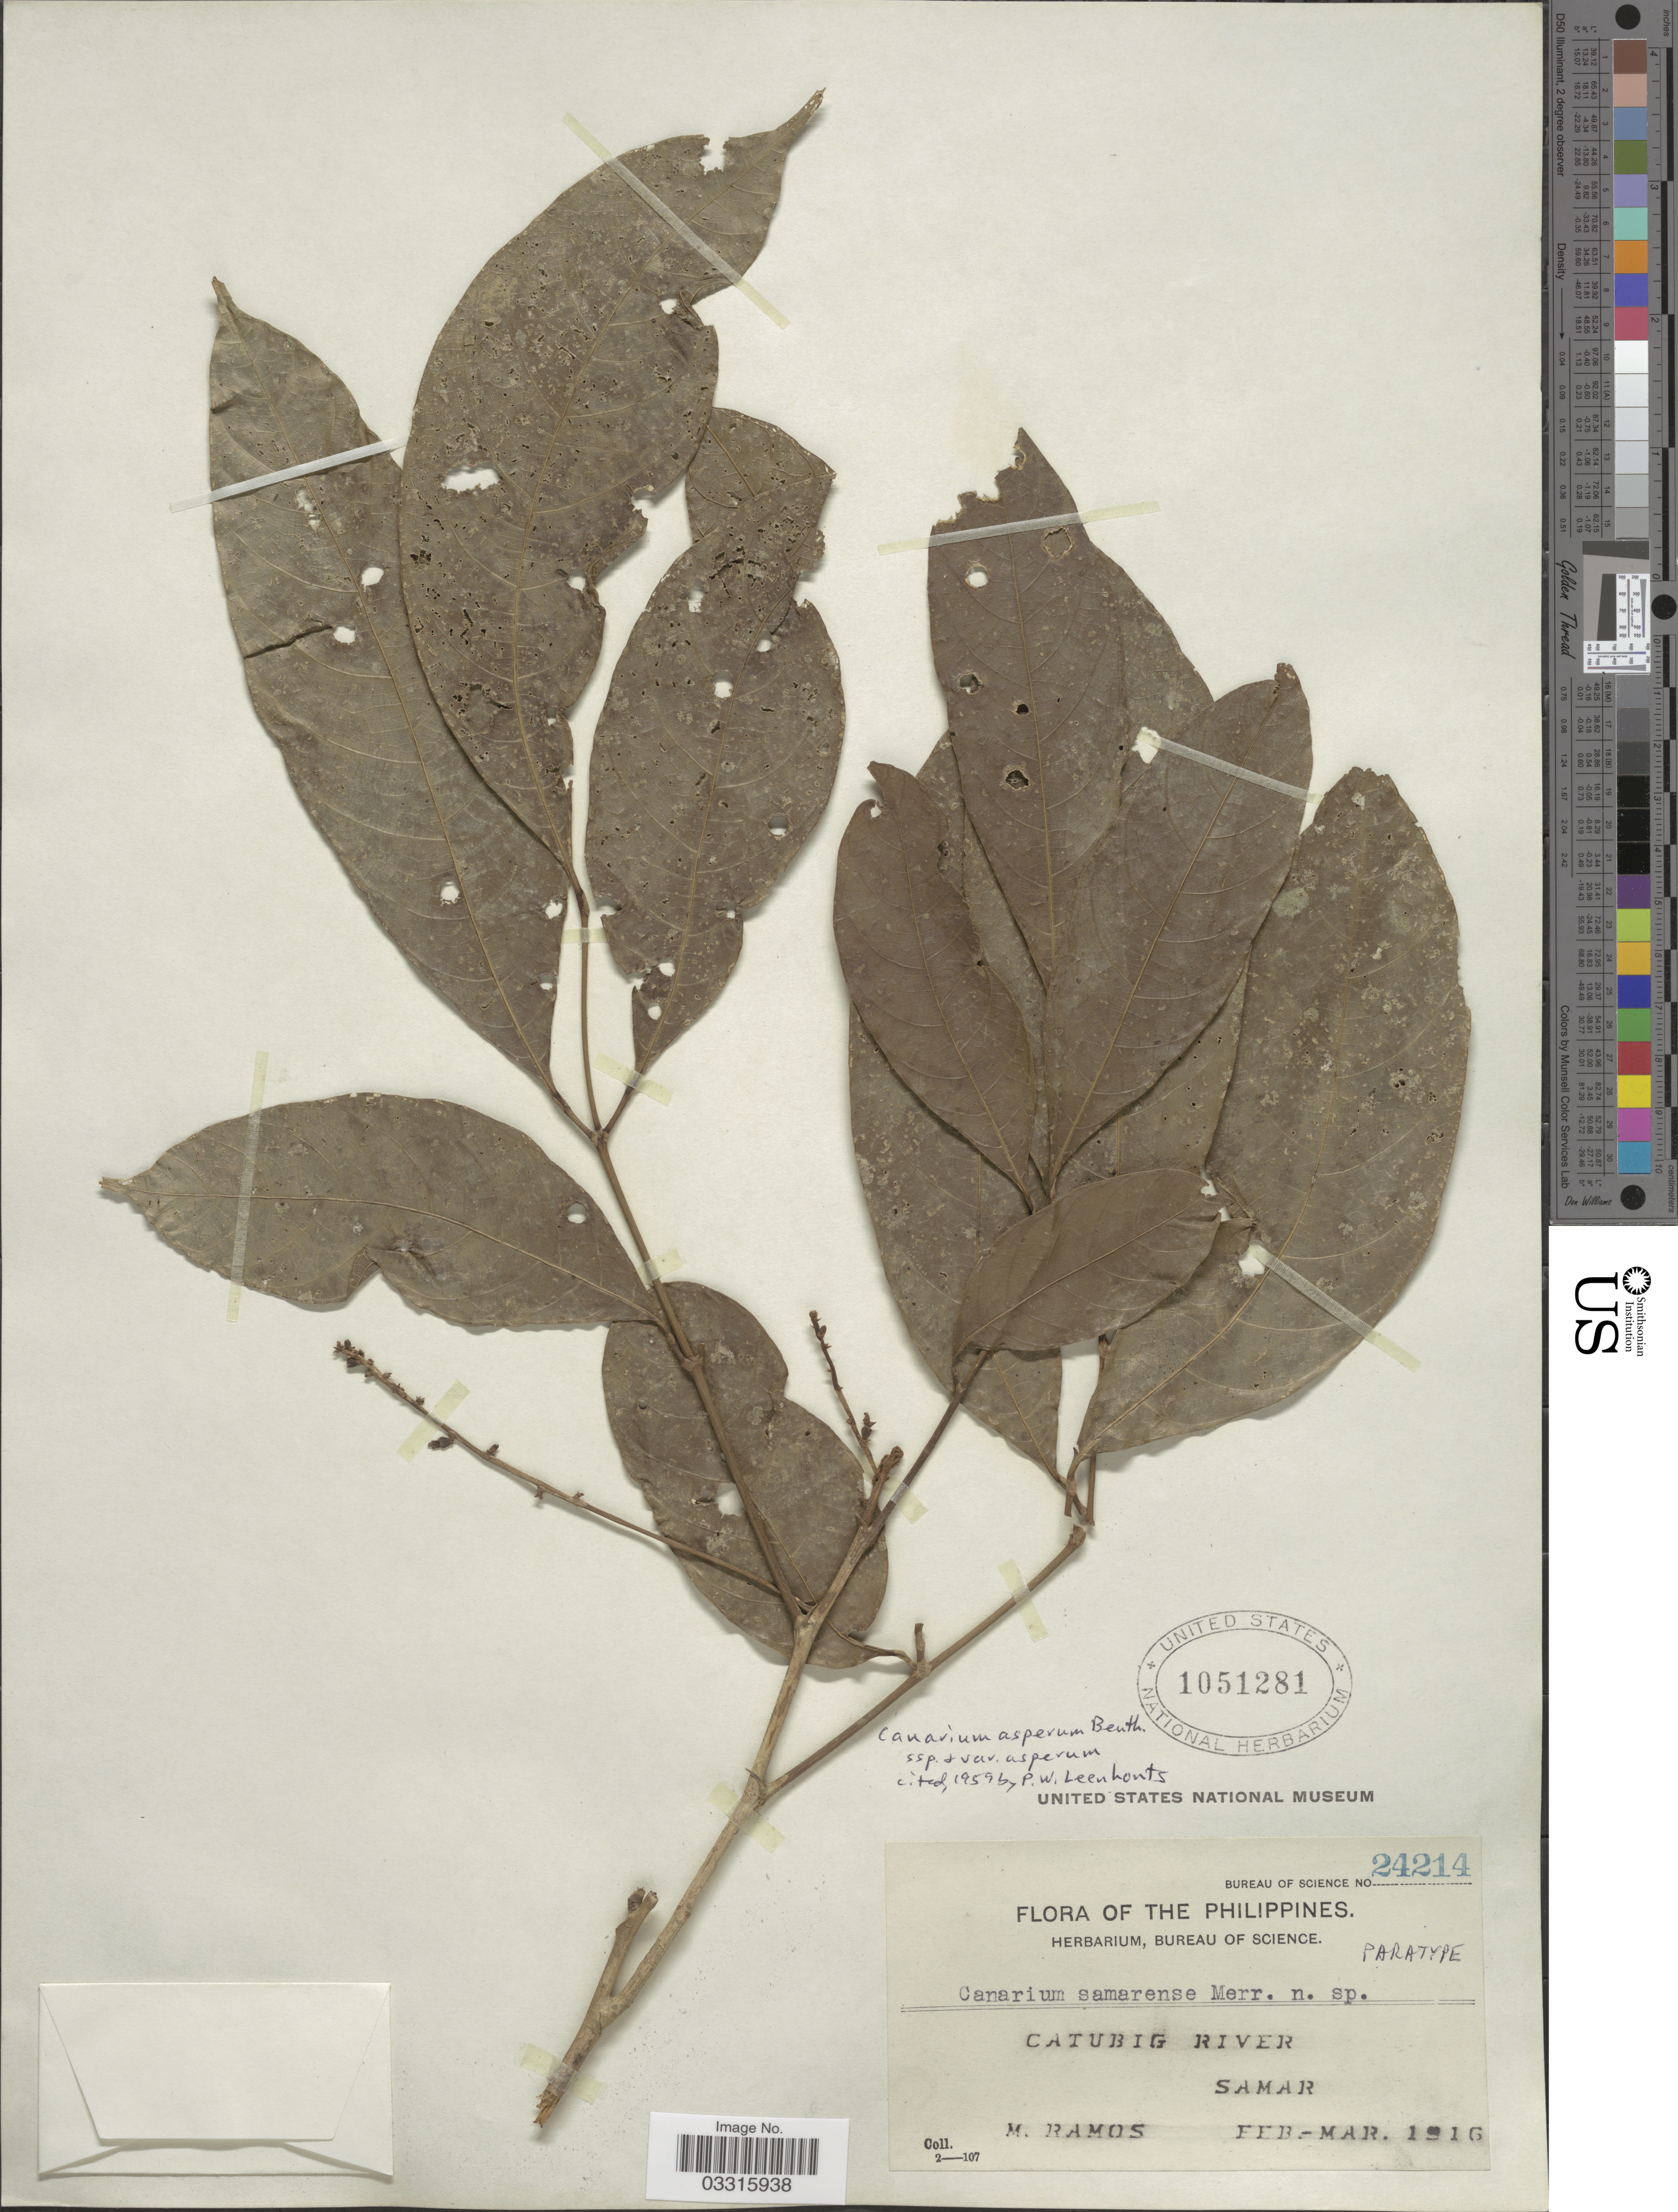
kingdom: Plantae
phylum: Tracheophyta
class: Magnoliopsida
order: Sapindales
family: Burseraceae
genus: Canarium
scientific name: Canarium asperum subsp. asperum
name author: Benth.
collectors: M. Ramos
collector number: Bureau of Science 24214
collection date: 1916-02/1916-03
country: Philippines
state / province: Eastern Visayas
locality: Catubig River. Samar.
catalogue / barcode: US 1051281